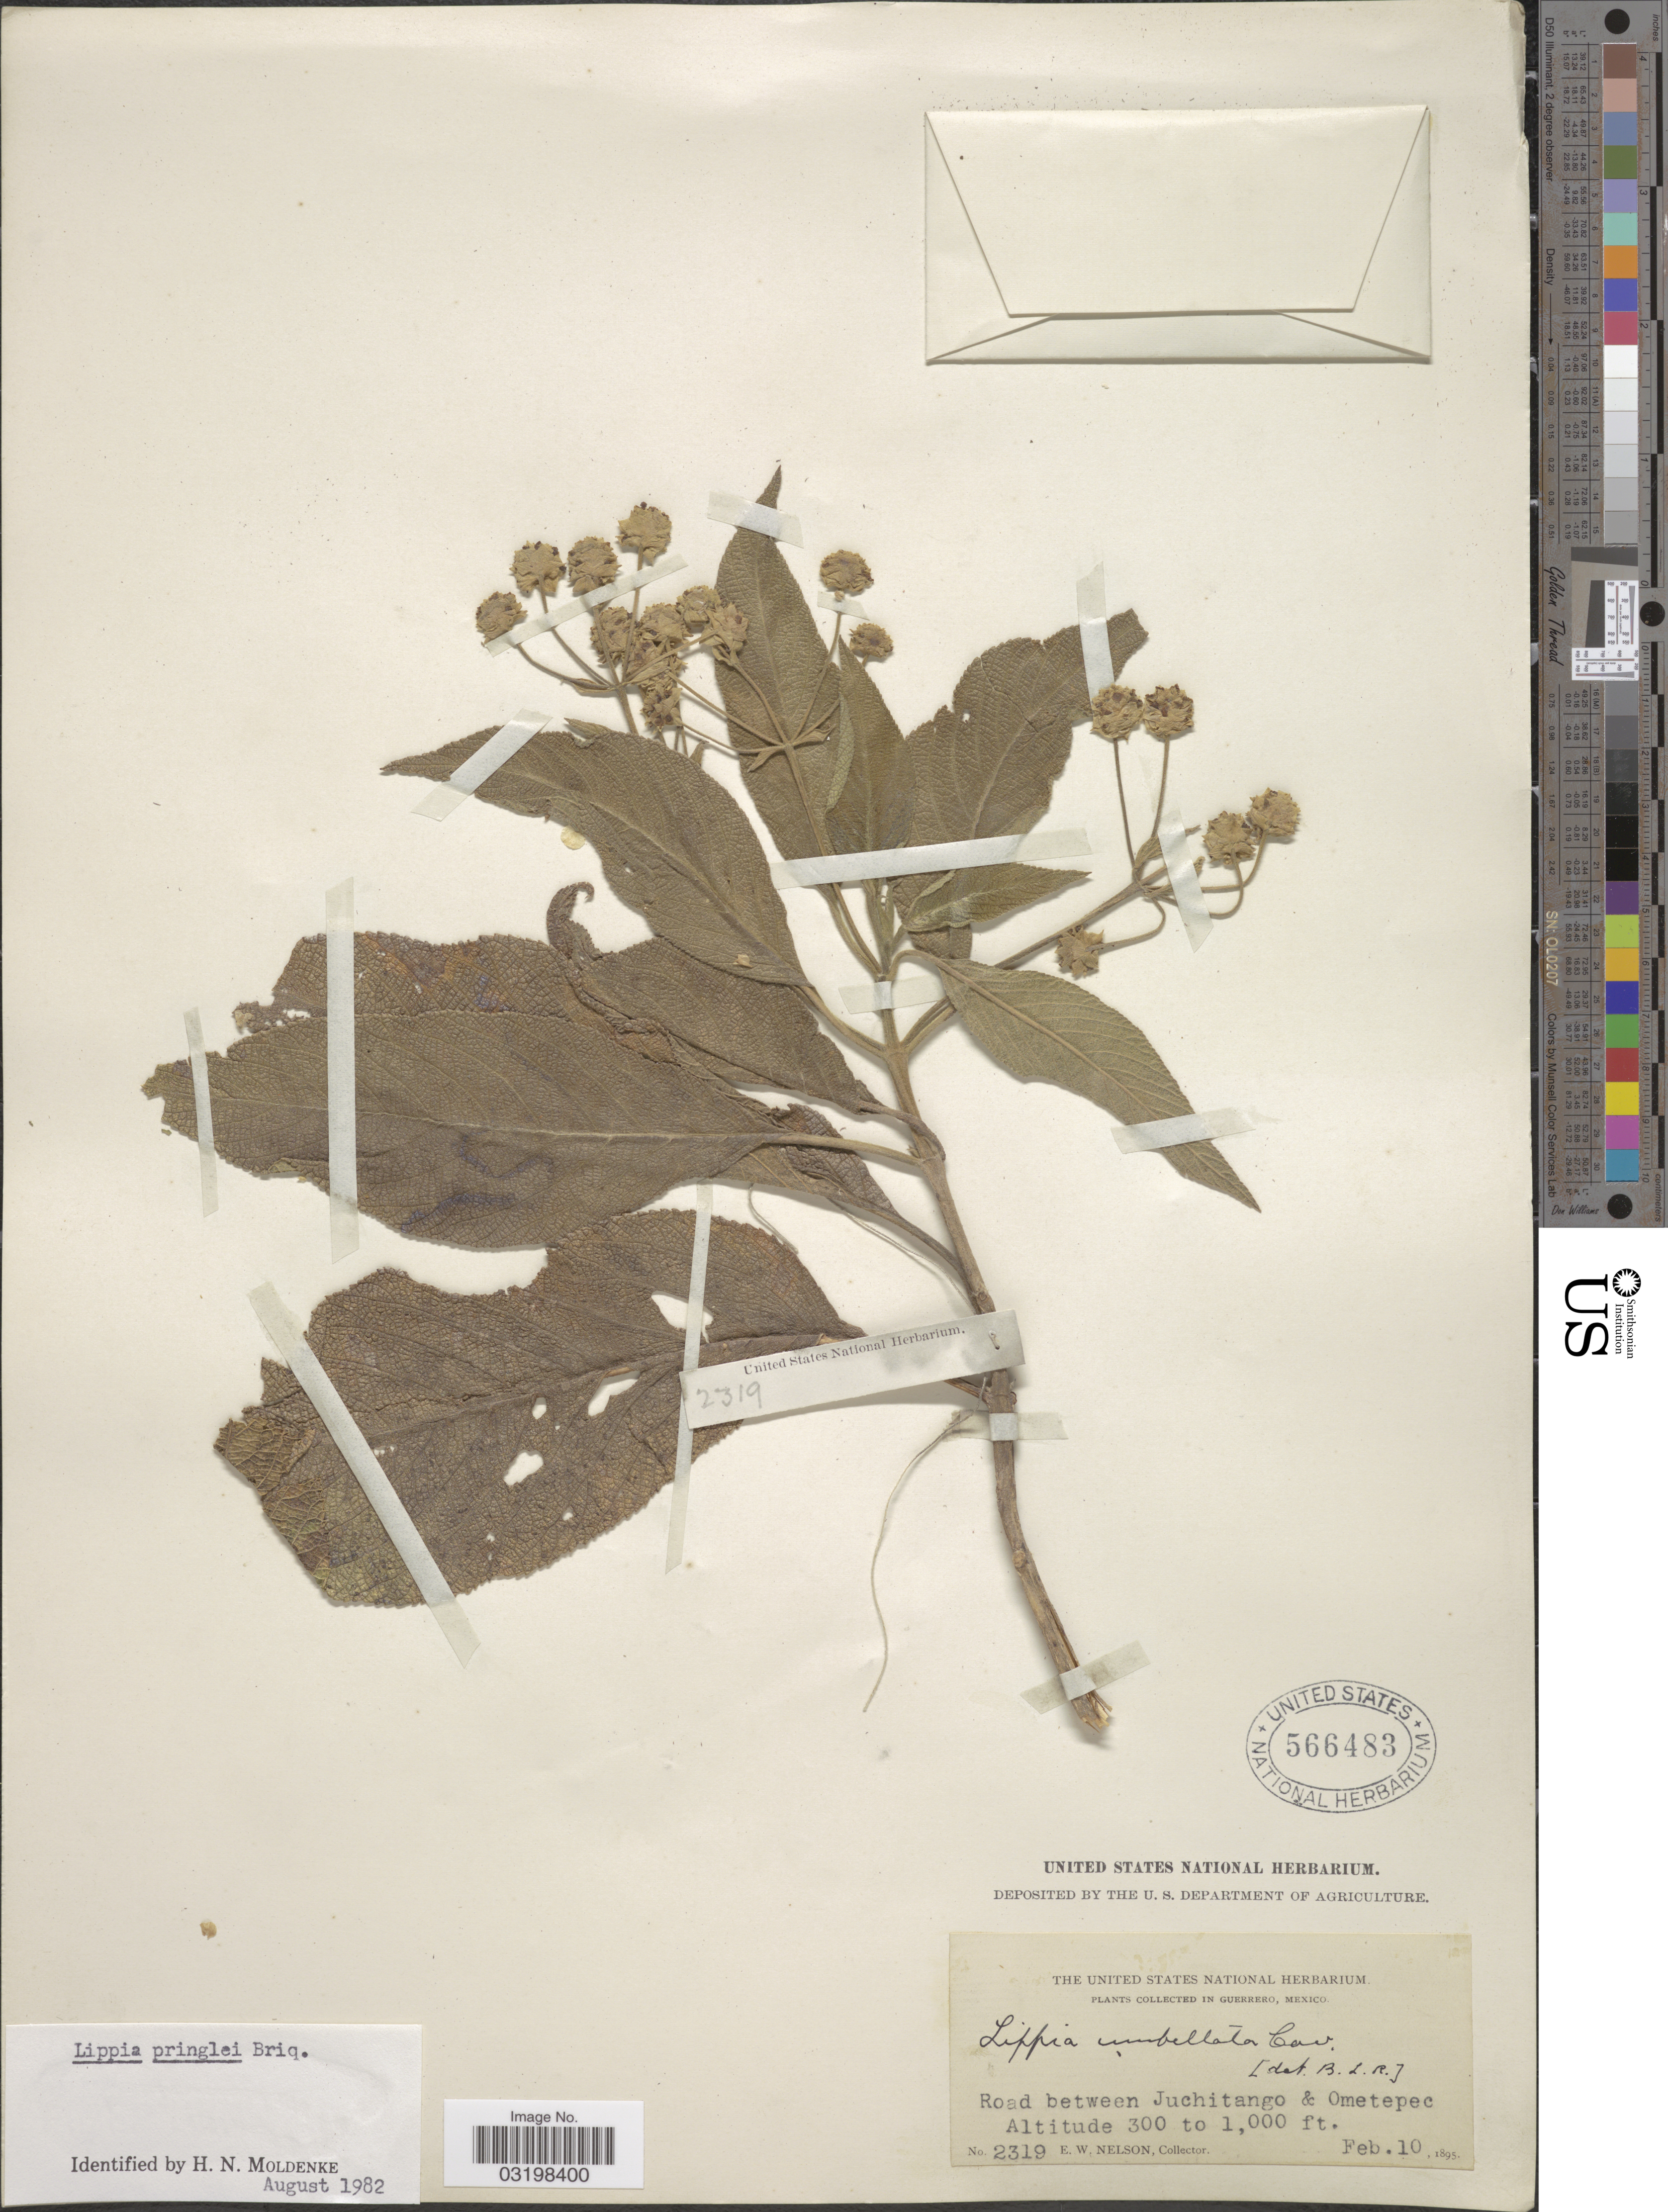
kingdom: Plantae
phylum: Tracheophyta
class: Magnoliopsida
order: Lamiales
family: Verbenaceae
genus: Lippia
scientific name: Lippia umbellata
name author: Cav.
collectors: E. W. Nelson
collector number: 2319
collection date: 1895-02-10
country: Mexico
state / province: Guerrero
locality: Road between Juchitango & Ometepec.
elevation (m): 91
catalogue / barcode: US 566483